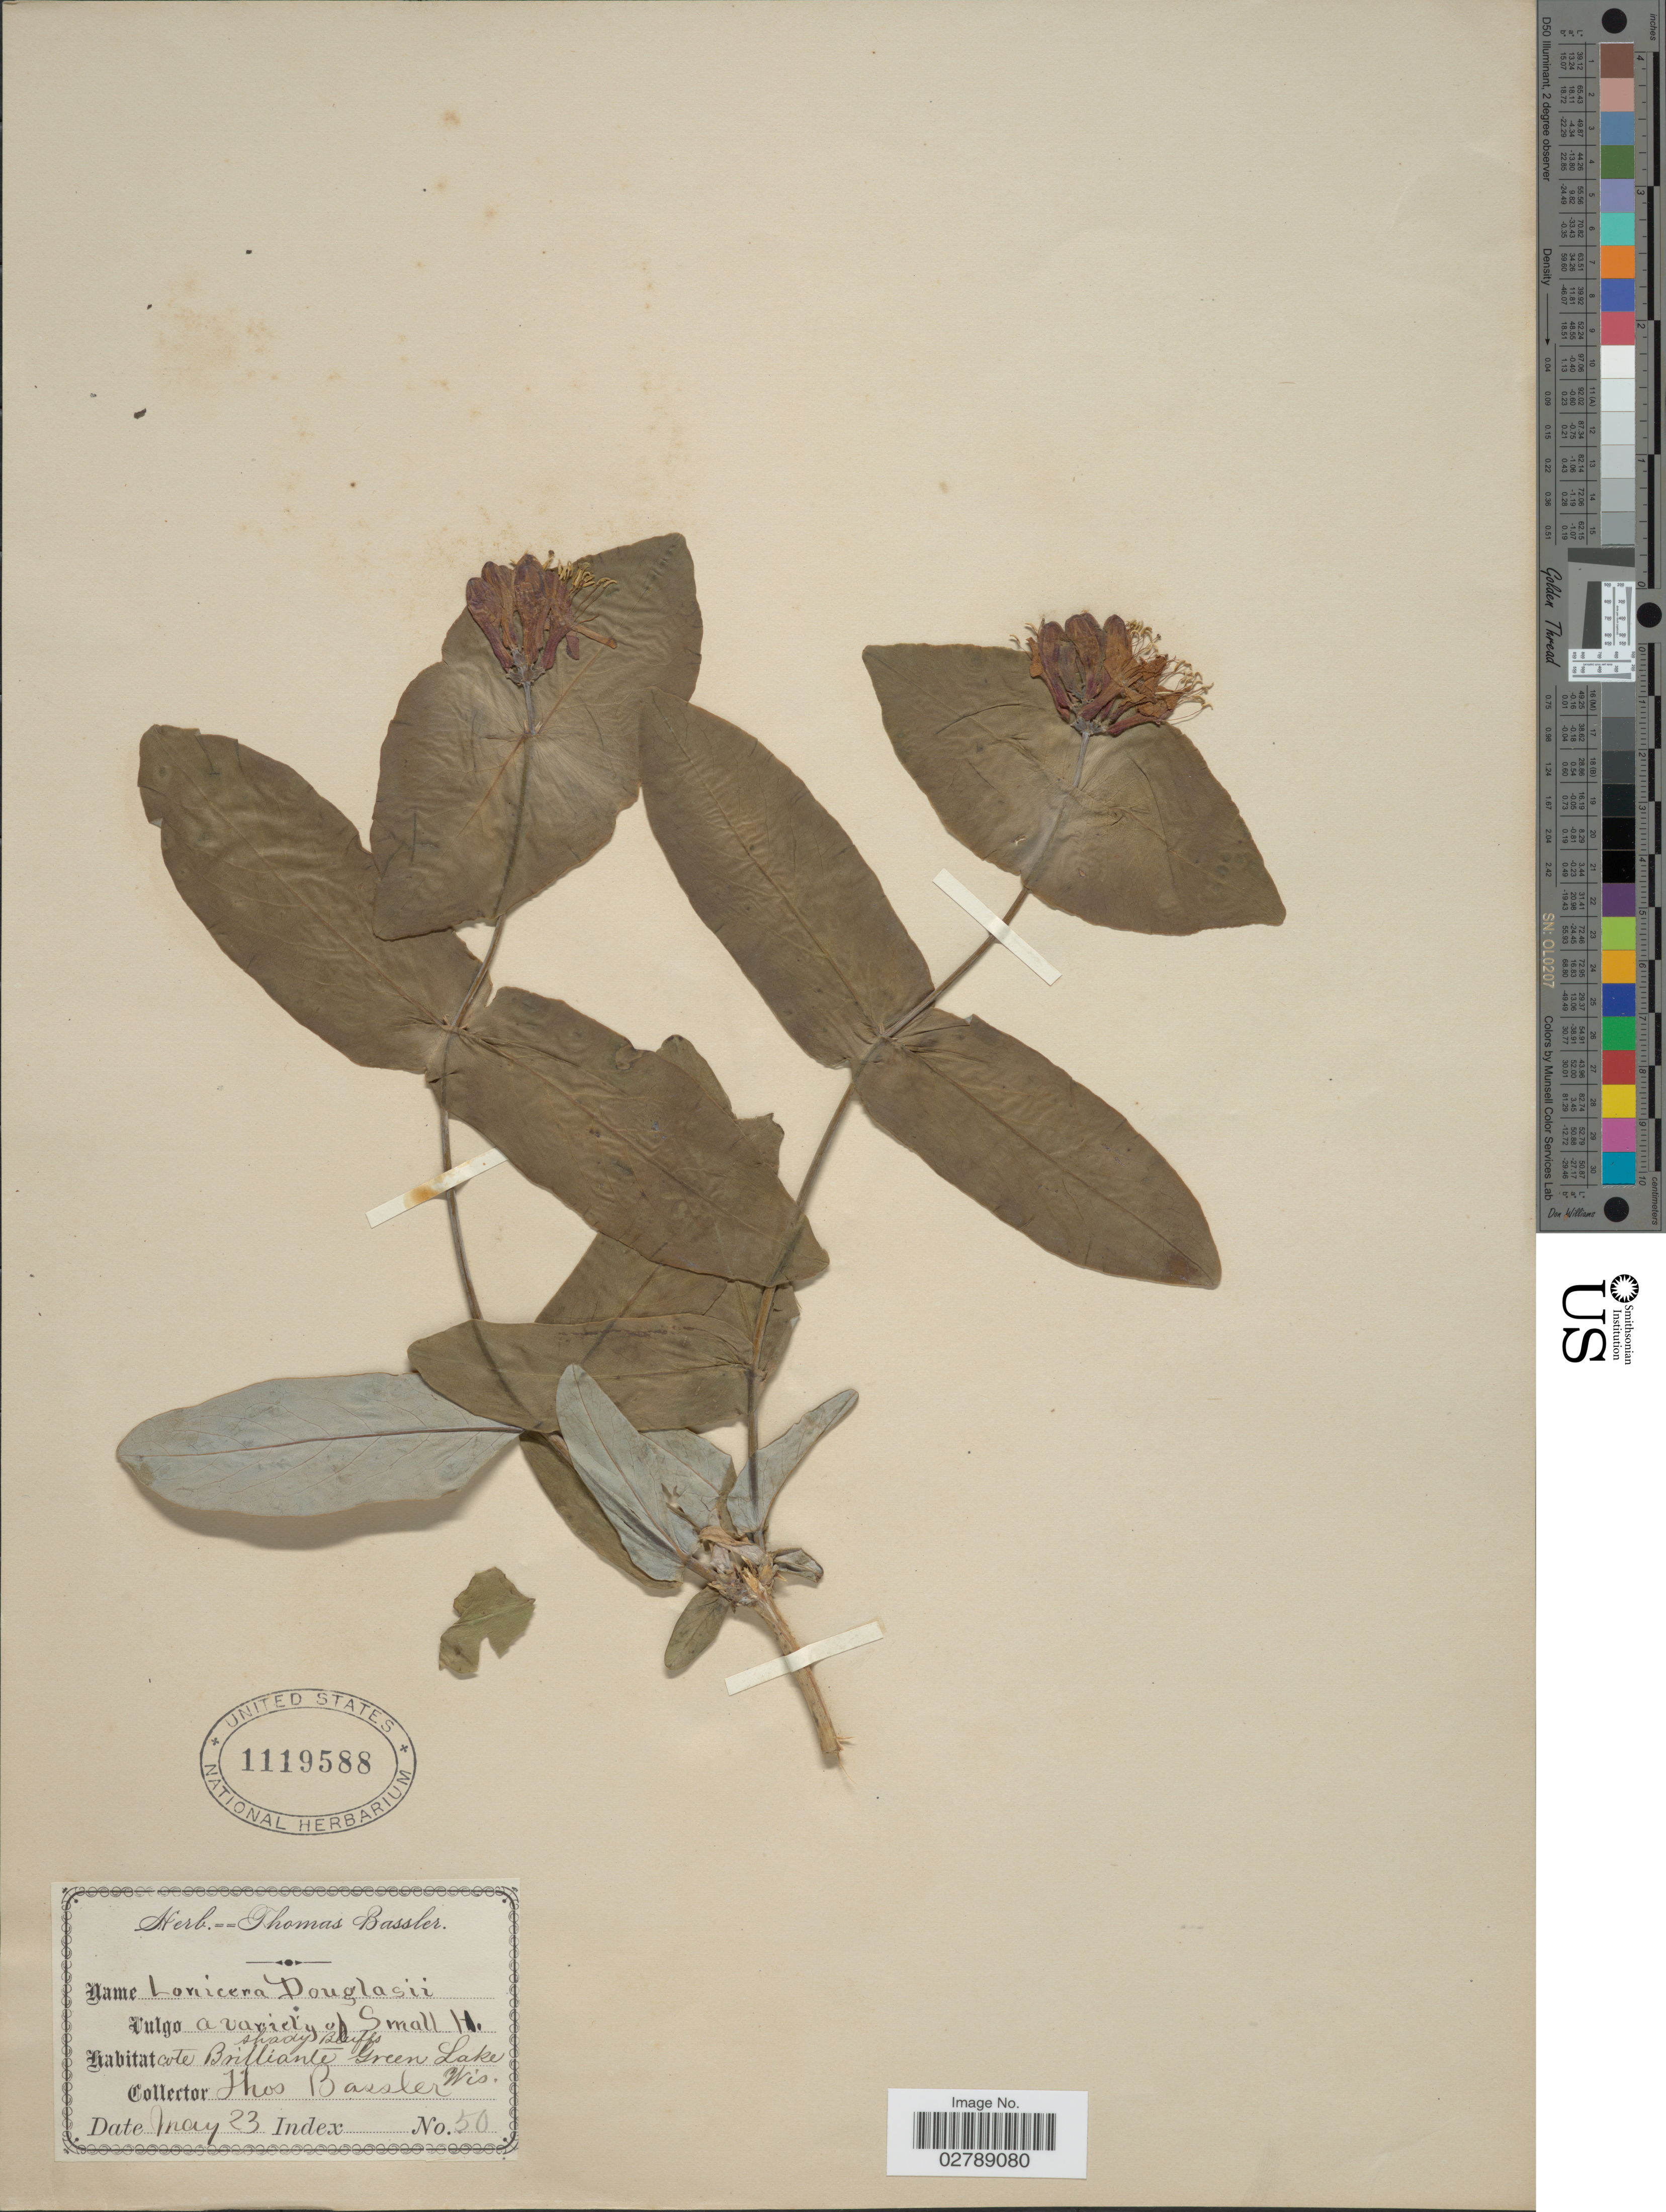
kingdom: Plantae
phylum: Tracheophyta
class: Magnoliopsida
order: Dipsacales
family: Caprifoliaceae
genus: Lonicera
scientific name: Lonicera dioica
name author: L.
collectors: T. Bassler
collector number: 50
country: United States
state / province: Wisconsin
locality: Cote Brilliante Green Lake. Wis.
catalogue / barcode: US 1119588